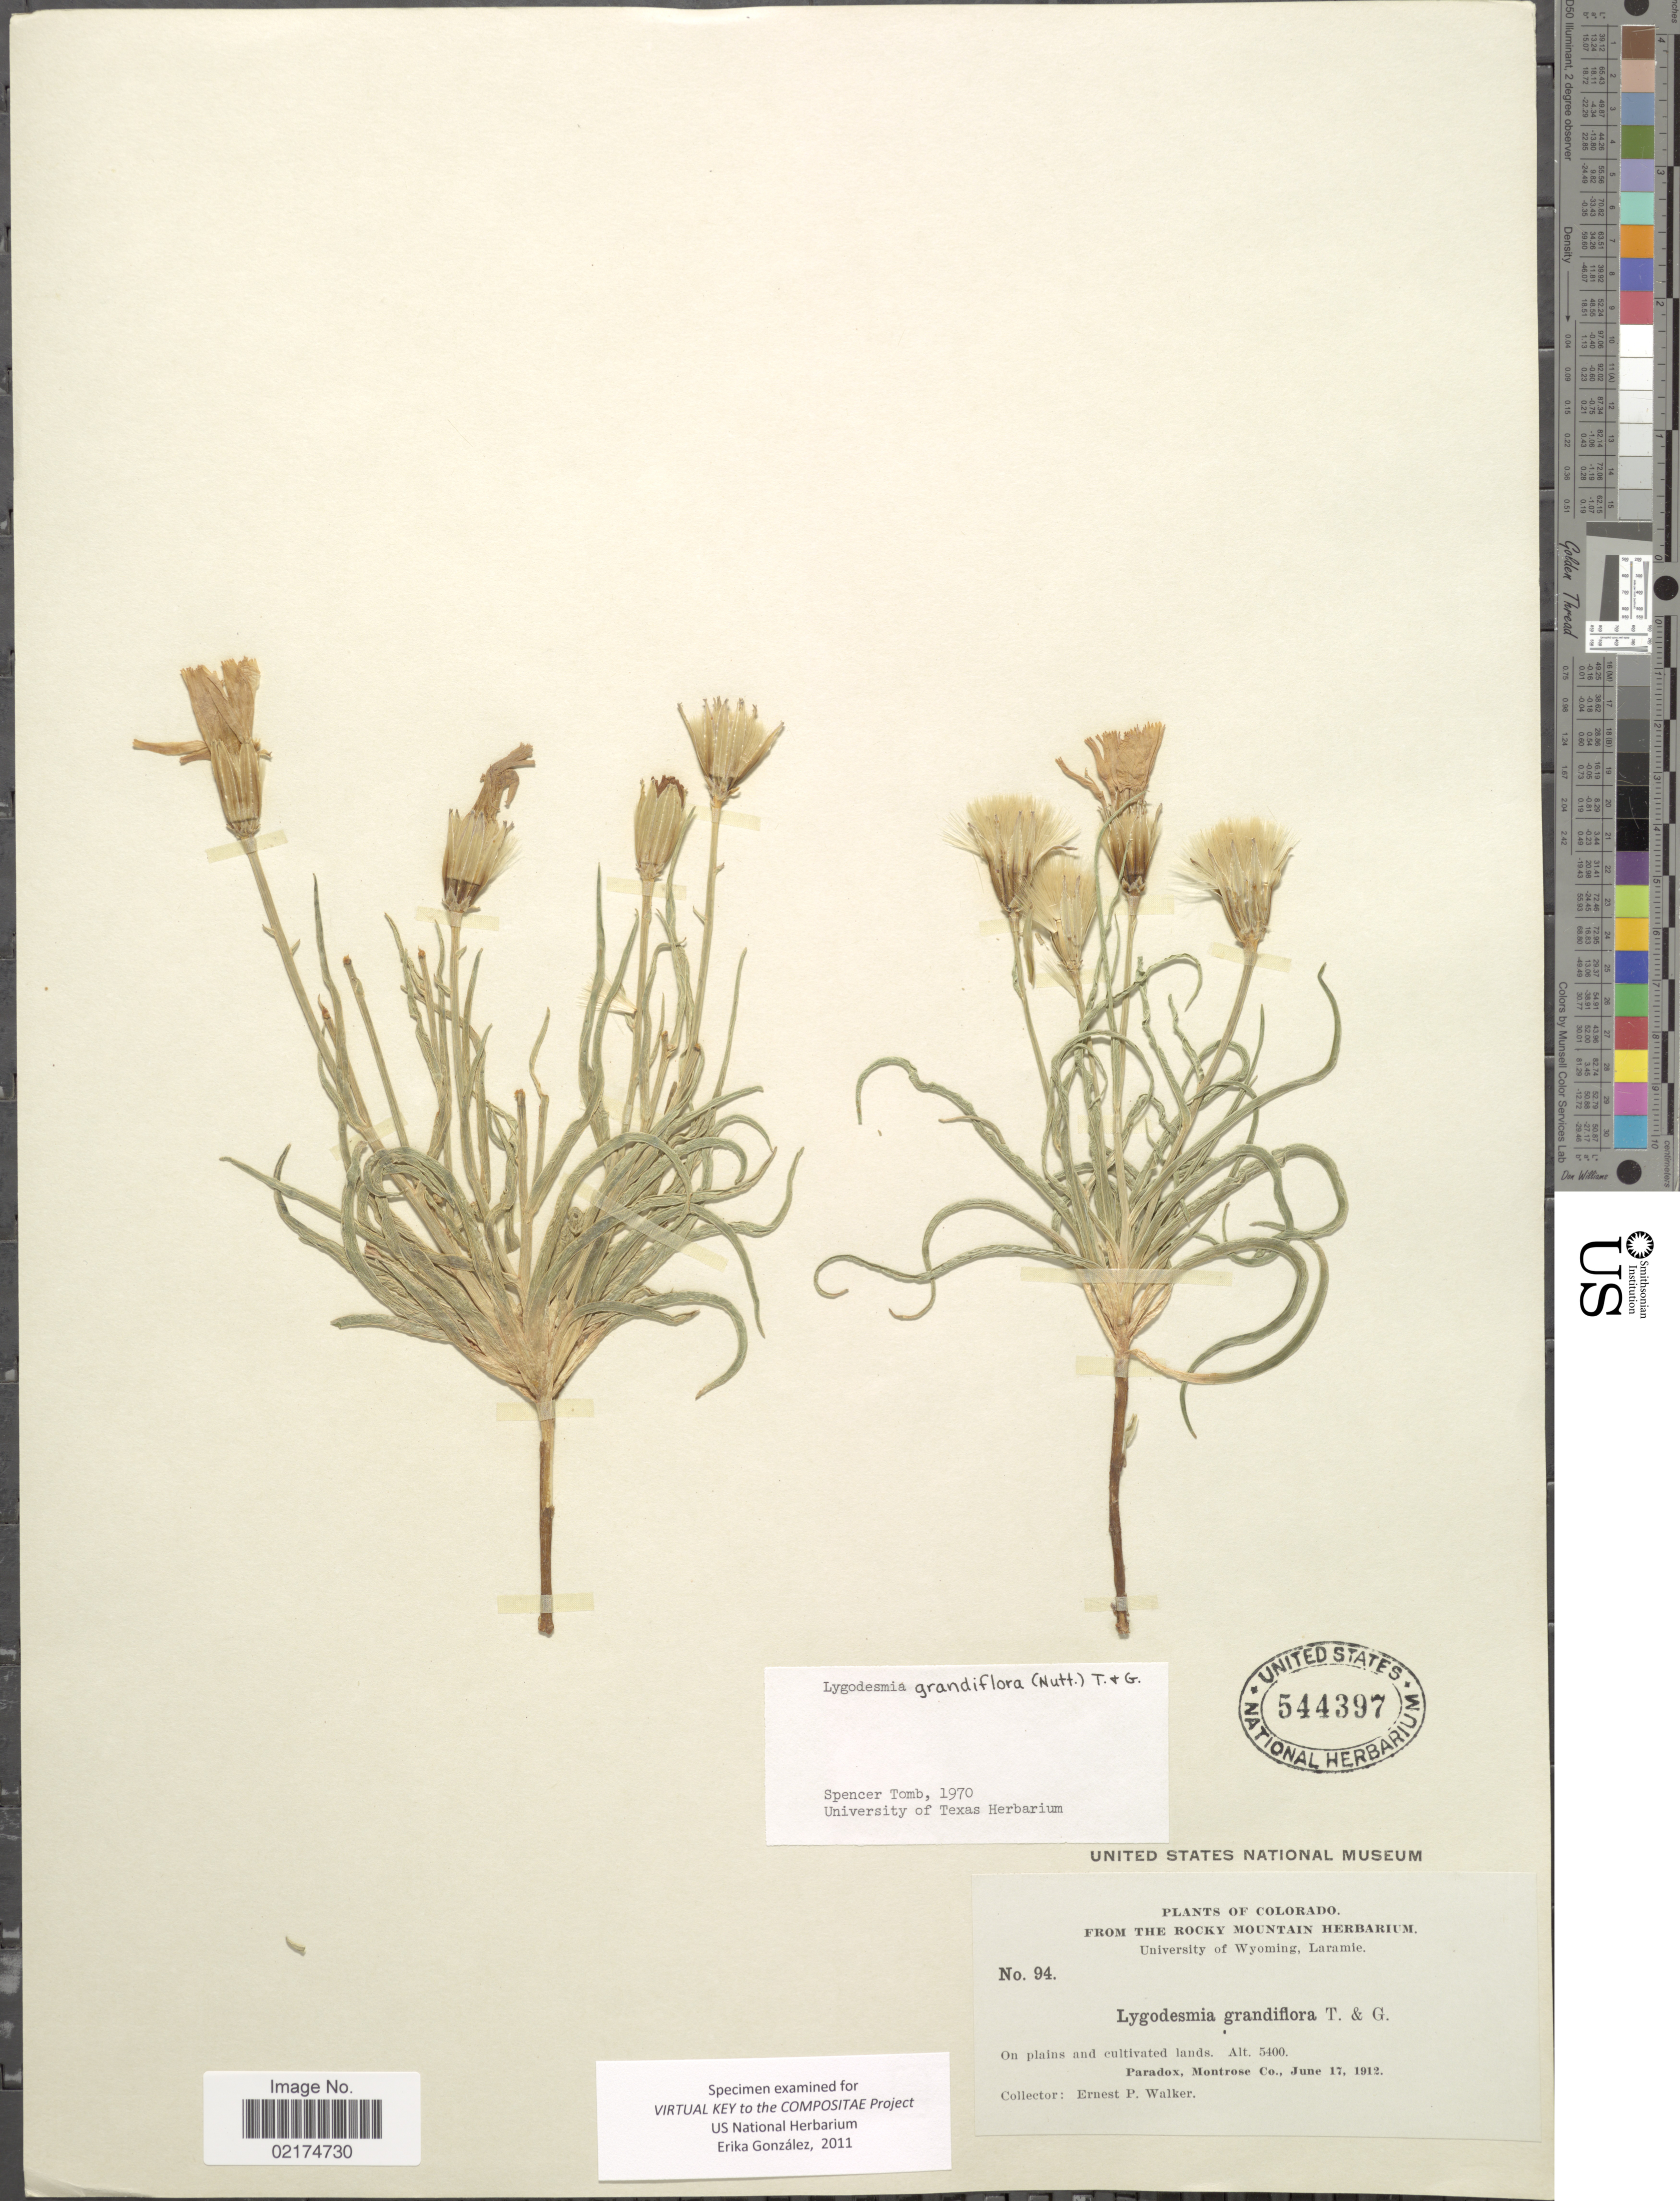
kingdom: Plantae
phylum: Tracheophyta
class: Magnoliopsida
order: Asterales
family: Asteraceae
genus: Lygodesmia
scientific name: Lygodesmia grandiflora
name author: Torr. & A. Gray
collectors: E. P. Walker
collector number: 94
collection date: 1912-06-17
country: United States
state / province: Colorado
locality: Paradox, Montrose Co.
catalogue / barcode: US 544397